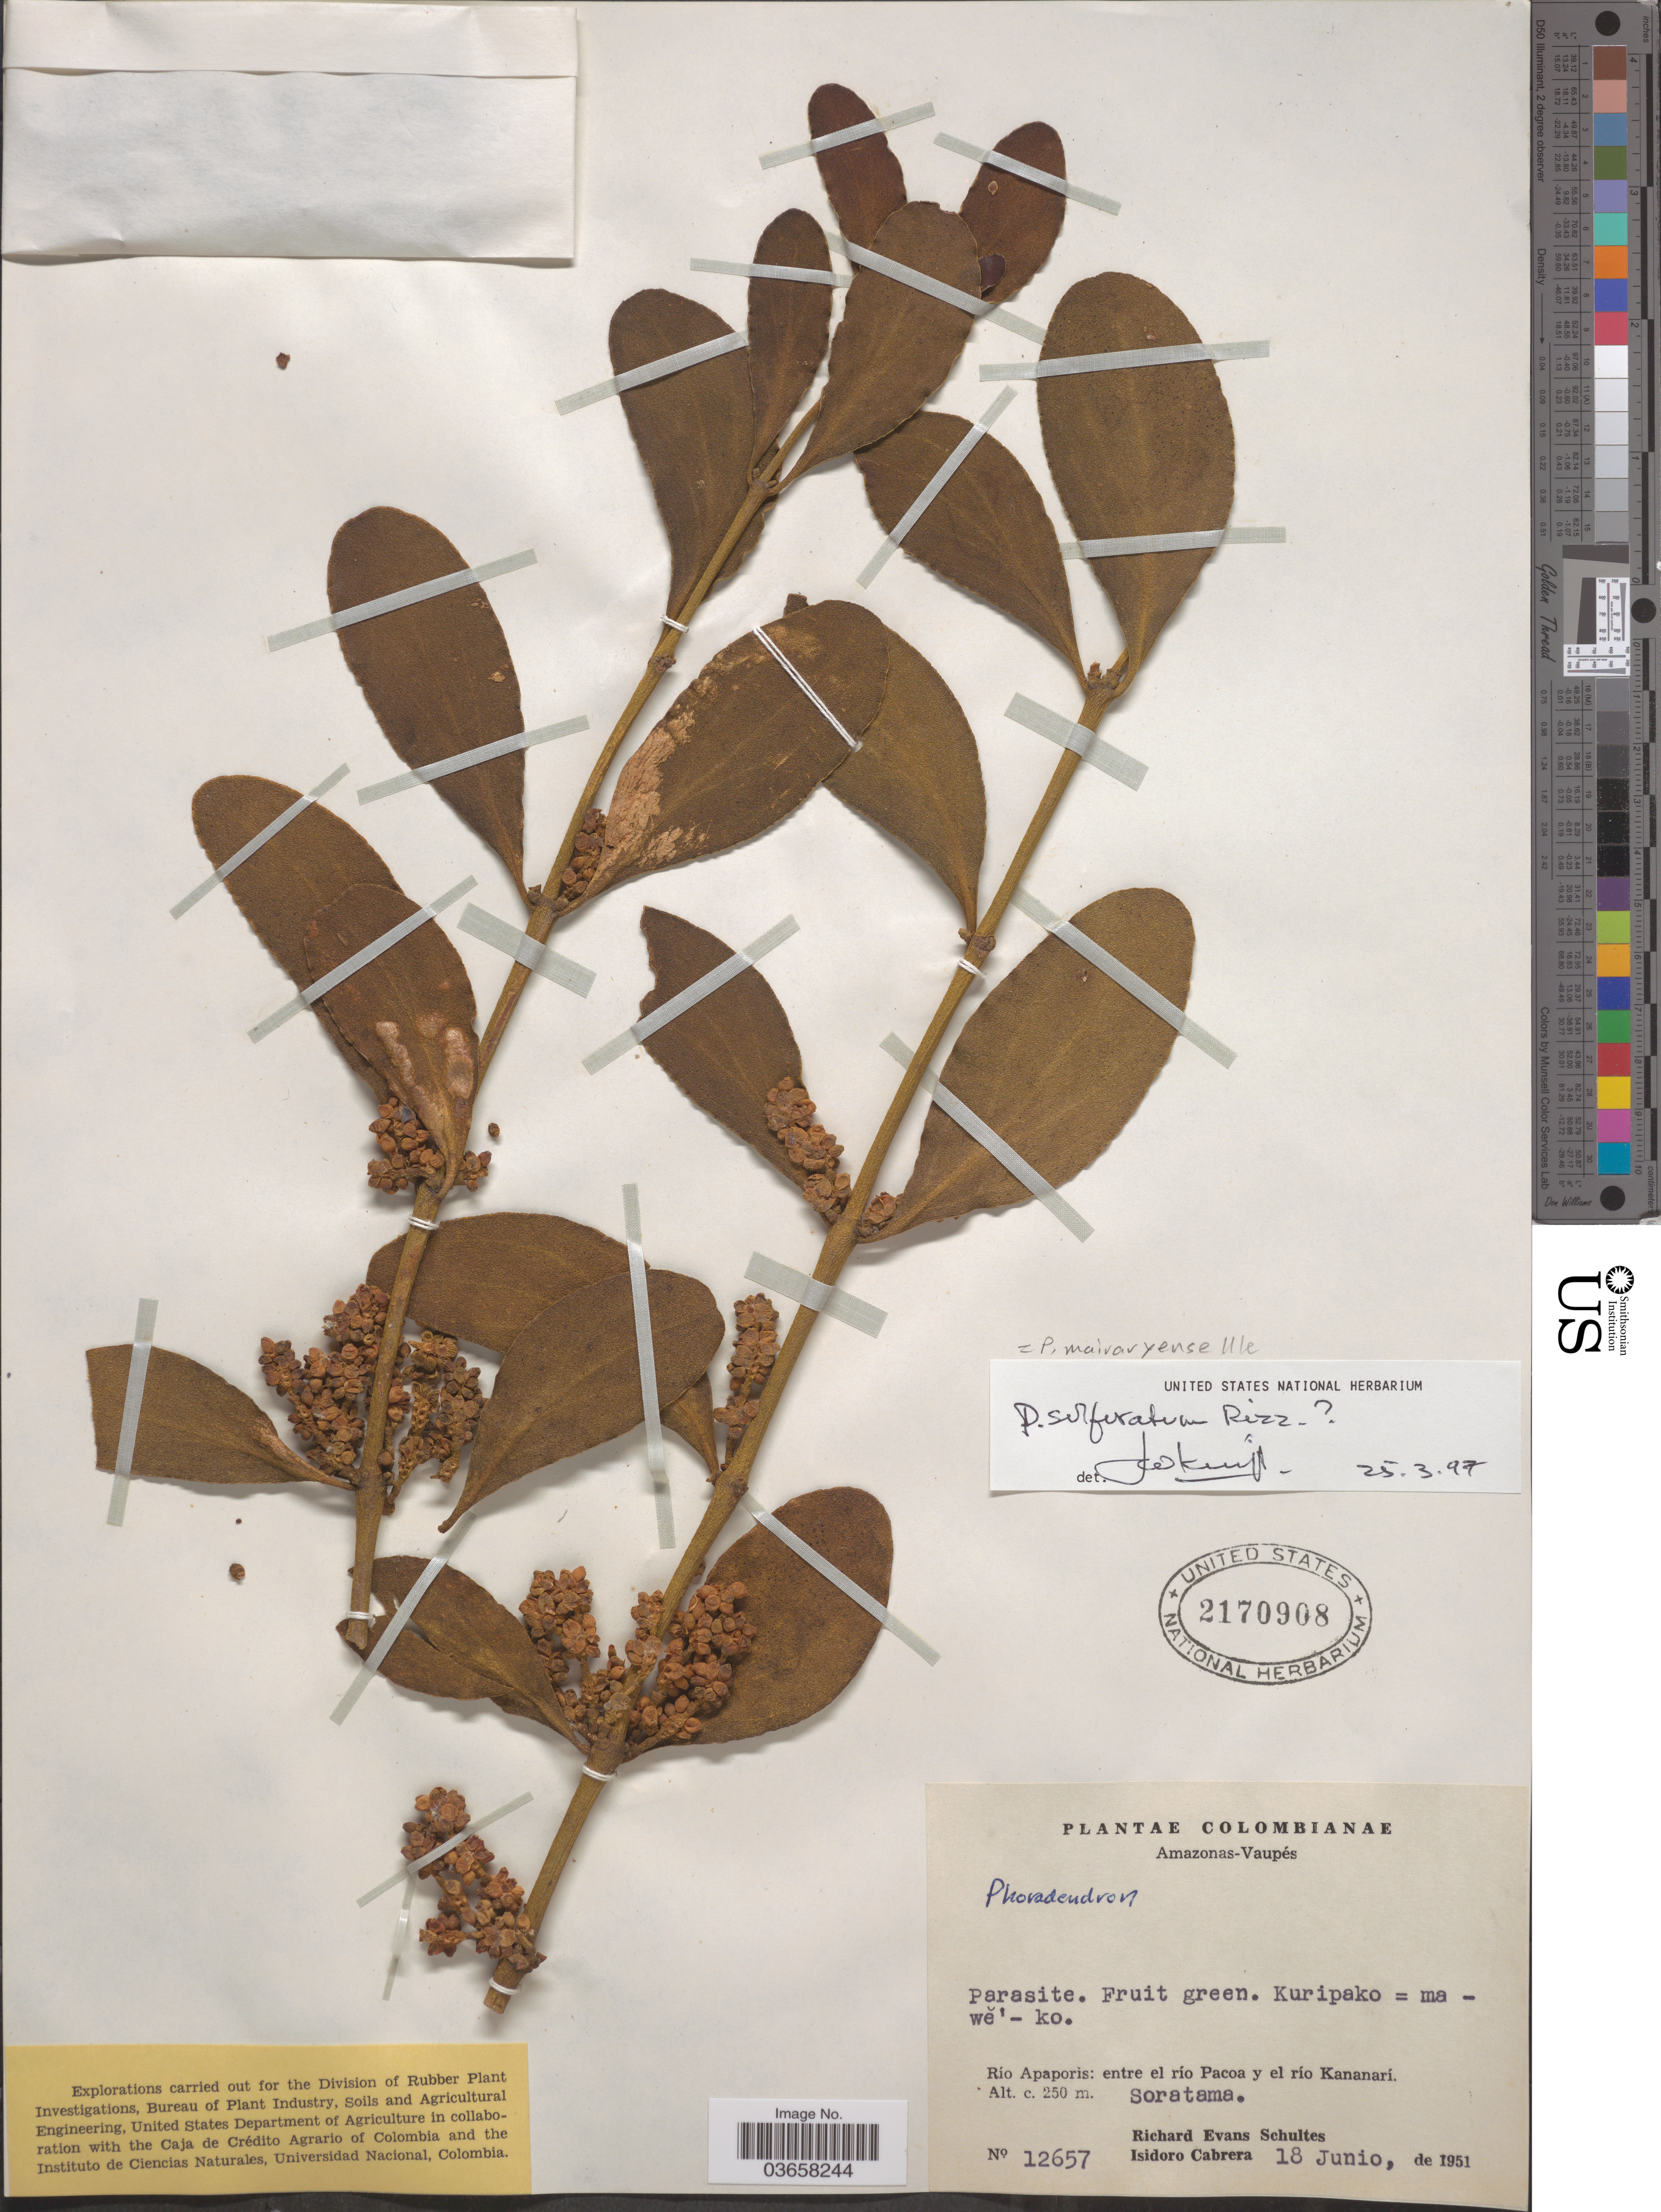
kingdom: Plantae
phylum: Tracheophyta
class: Magnoliopsida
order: Santalales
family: Viscaceae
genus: Phoradendron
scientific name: Phoradendron mairaryense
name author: Ule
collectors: R. E. Schultes & I. Cabrera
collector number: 12657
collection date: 1951-06-18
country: Colombia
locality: Amazonas-Vaupés. Río Apaporis: entre el río Pacoa y el río Kananarí. Soratama.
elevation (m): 250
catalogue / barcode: US 2170908